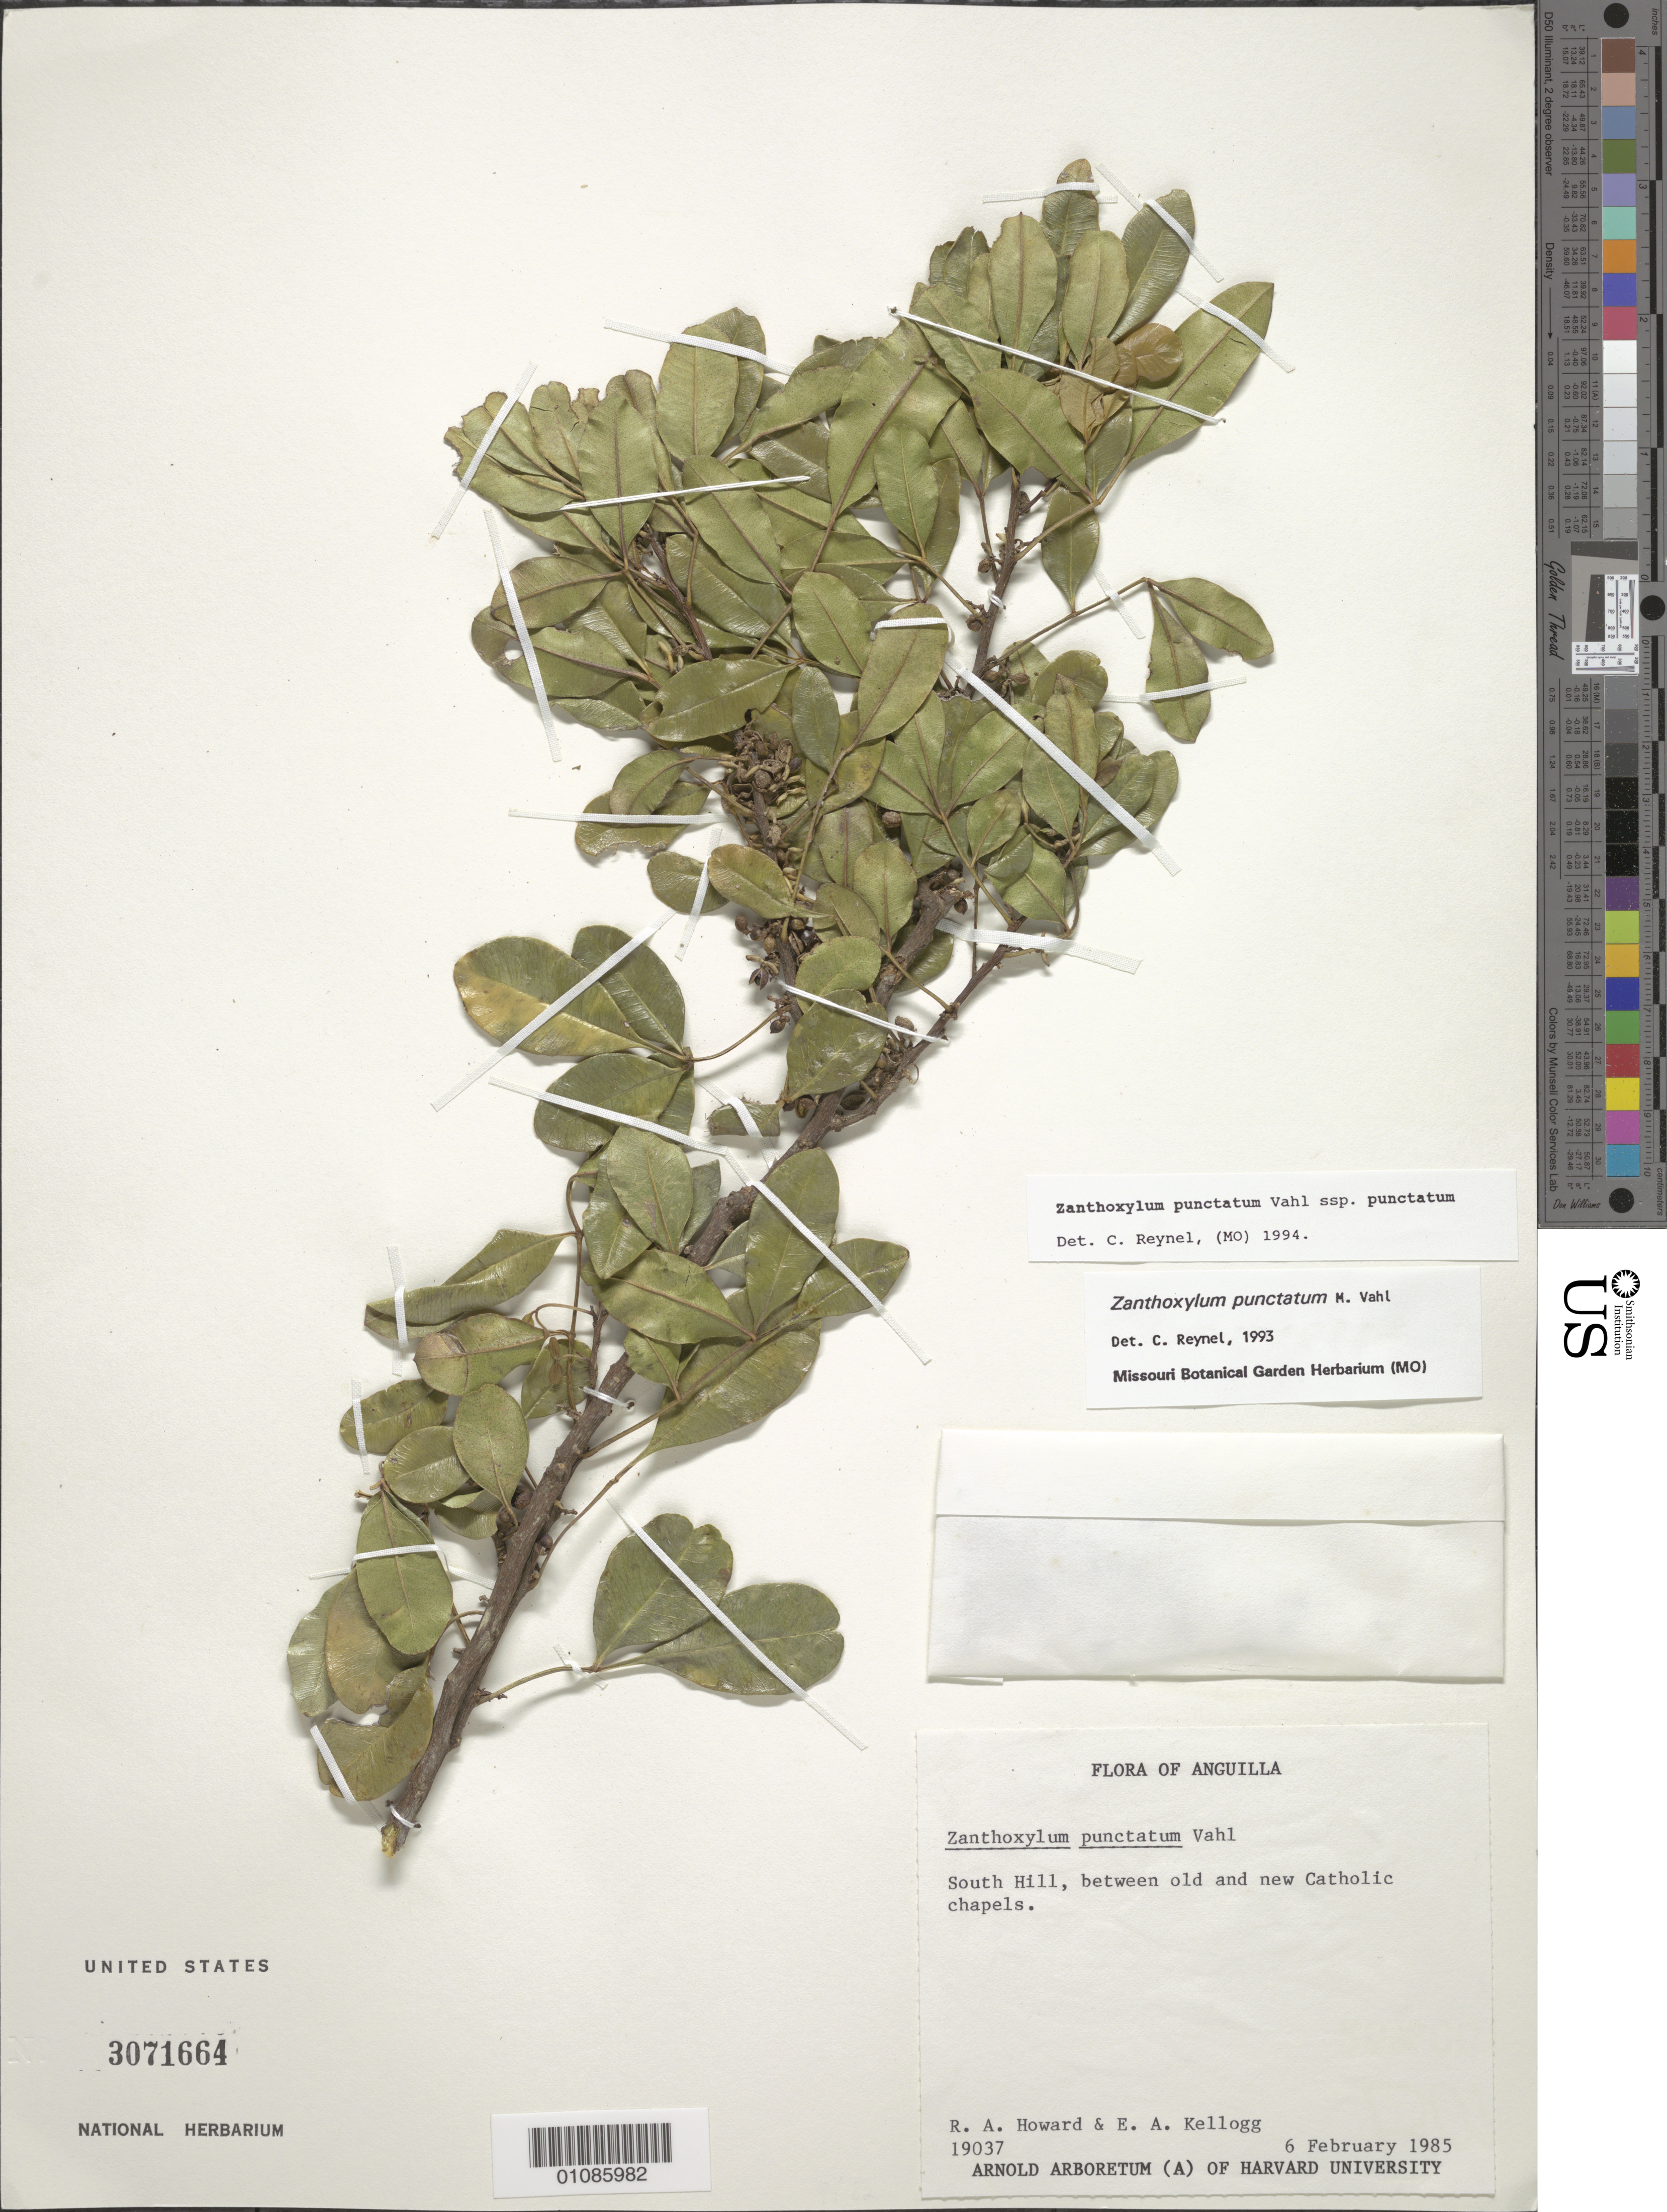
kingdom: Plantae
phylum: Tracheophyta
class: Magnoliopsida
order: Sapindales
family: Rutaceae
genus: Zanthoxylum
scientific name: Zanthoxylum punctatum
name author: Vahl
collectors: R. A. Howard & E. A. Kellogg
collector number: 19037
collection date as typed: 06 Feb 1985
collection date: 1985-02-06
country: Anguilla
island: Anguilla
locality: S hill, between old and new catholic chapels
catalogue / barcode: US 3071664